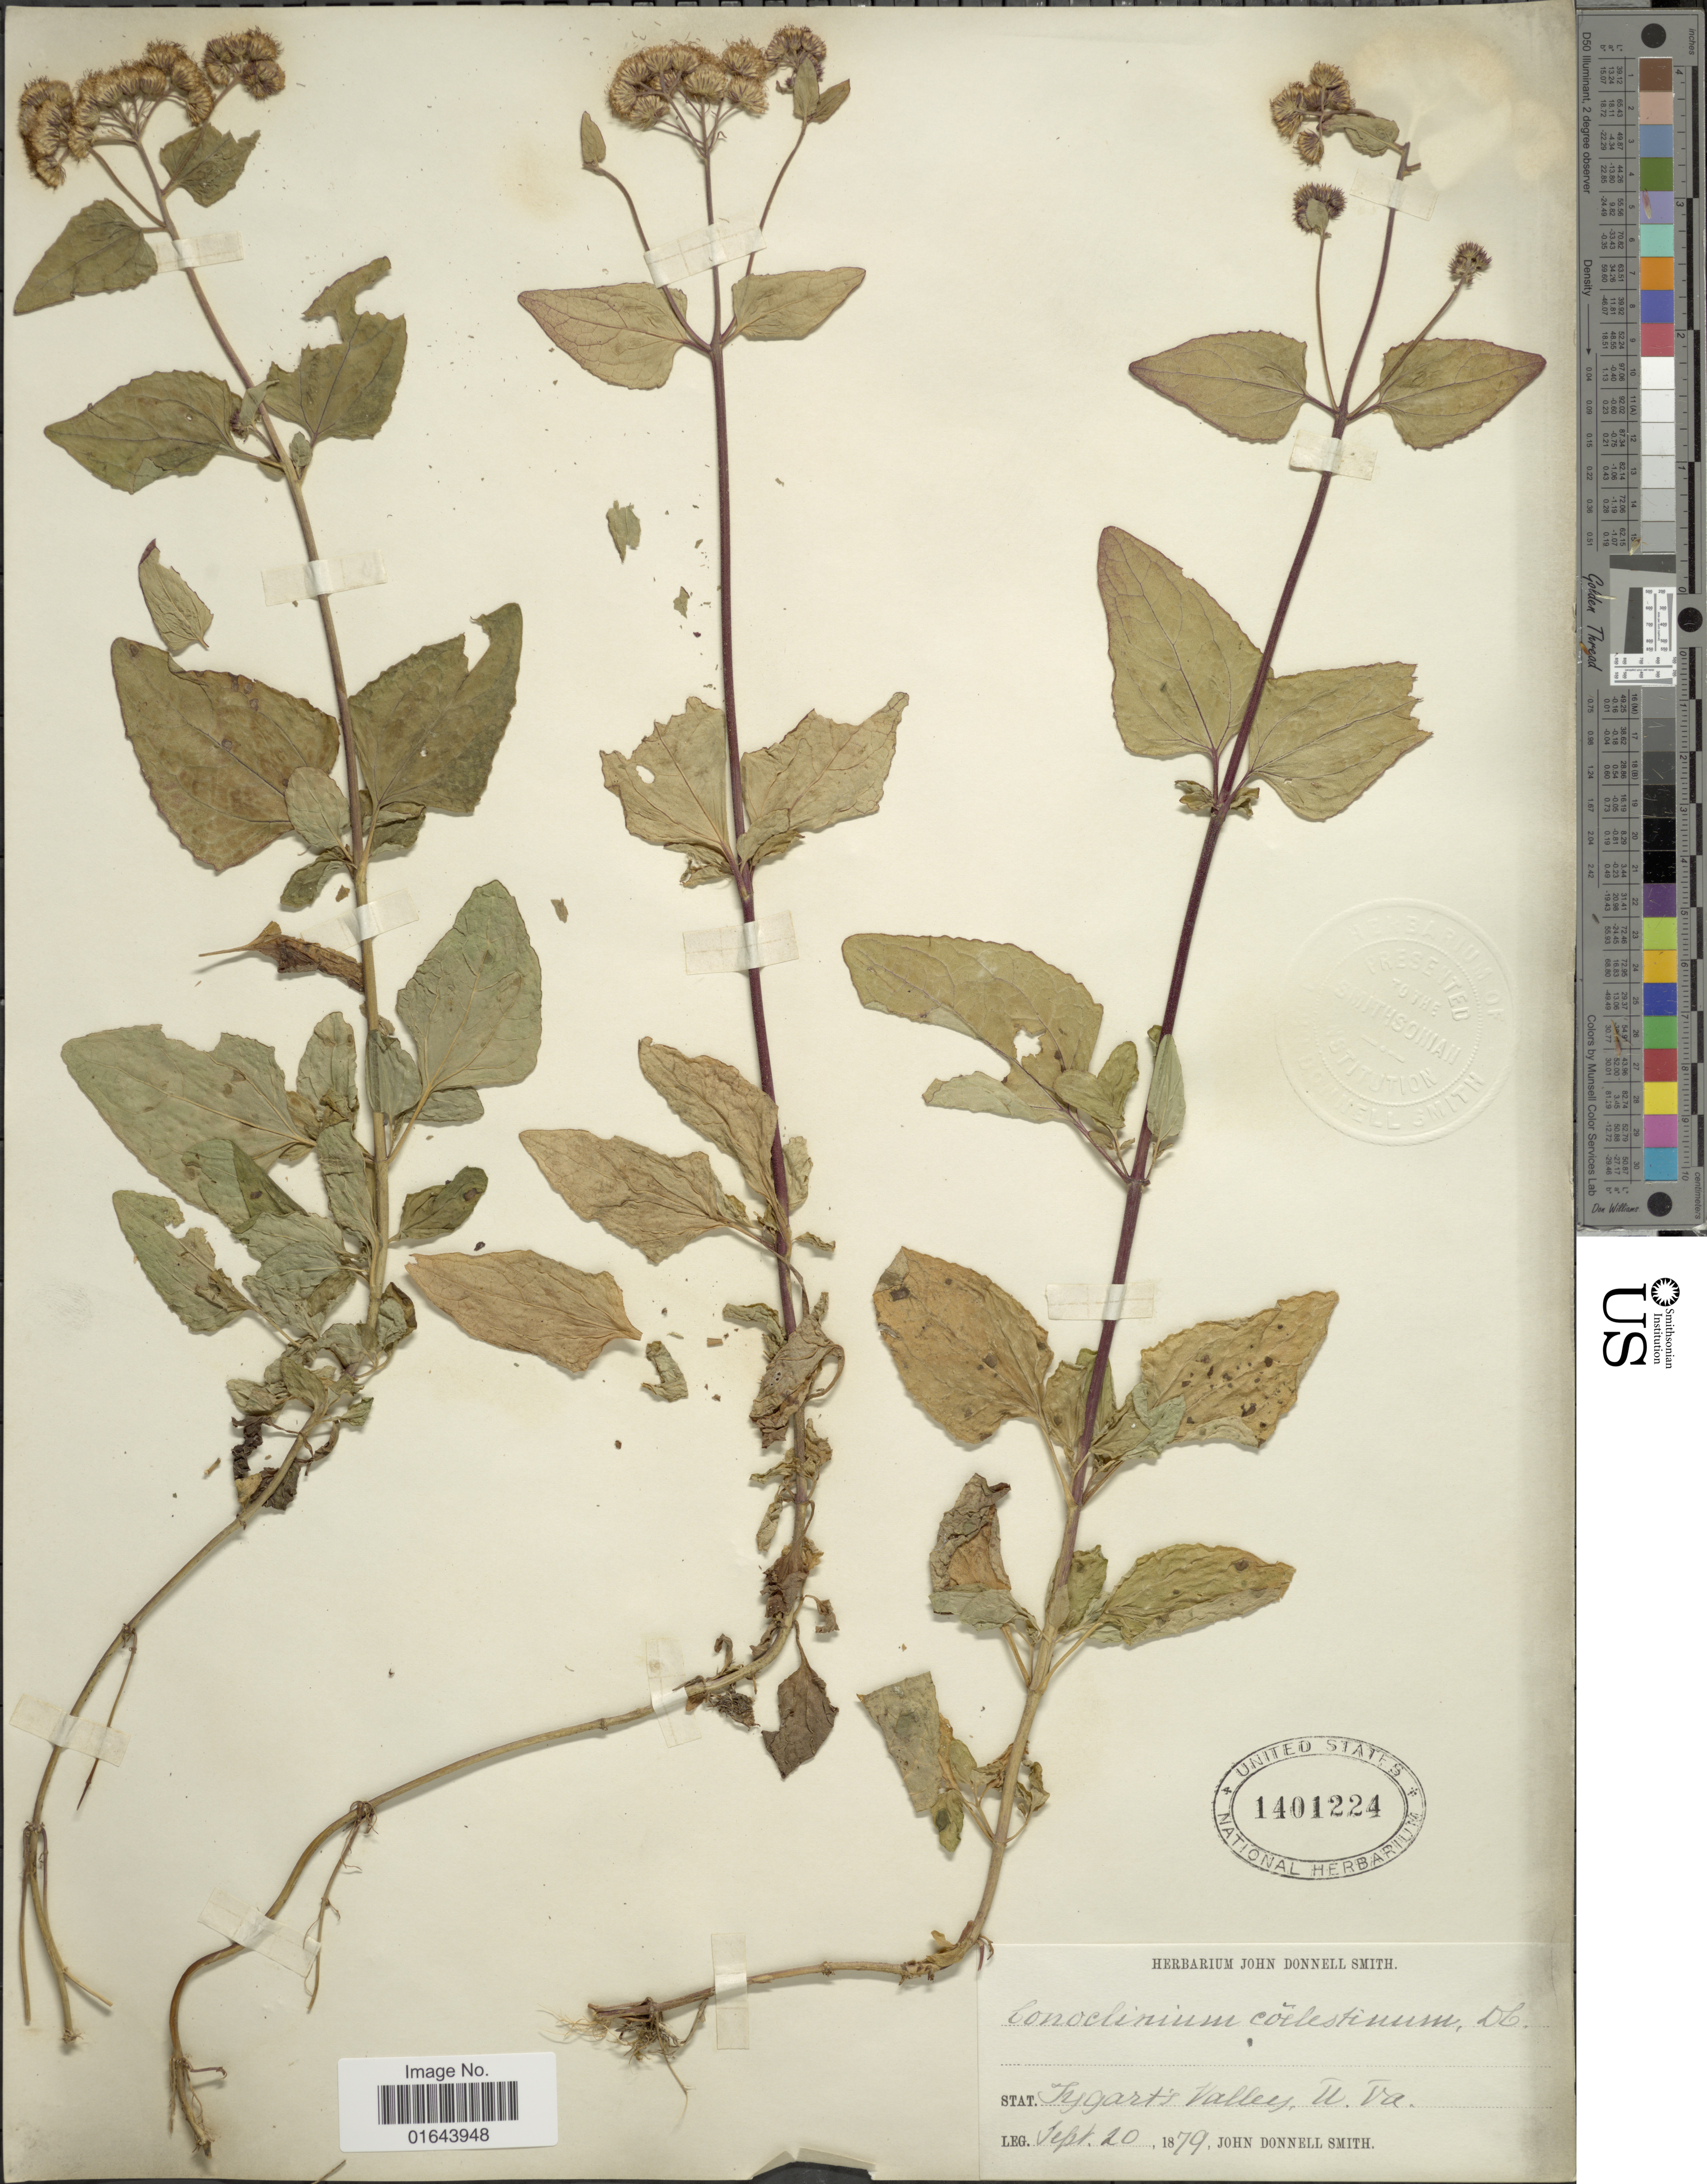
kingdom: Plantae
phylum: Tracheophyta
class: Magnoliopsida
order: Asterales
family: Asteraceae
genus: Conoclinium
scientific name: Conoclinium coelestinum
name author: (L.) DC.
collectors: J. Donnell Smith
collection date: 1879-09-20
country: United States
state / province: West Virginia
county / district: Randolph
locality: Tygart's Valley, W. Va.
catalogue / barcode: US 1401224